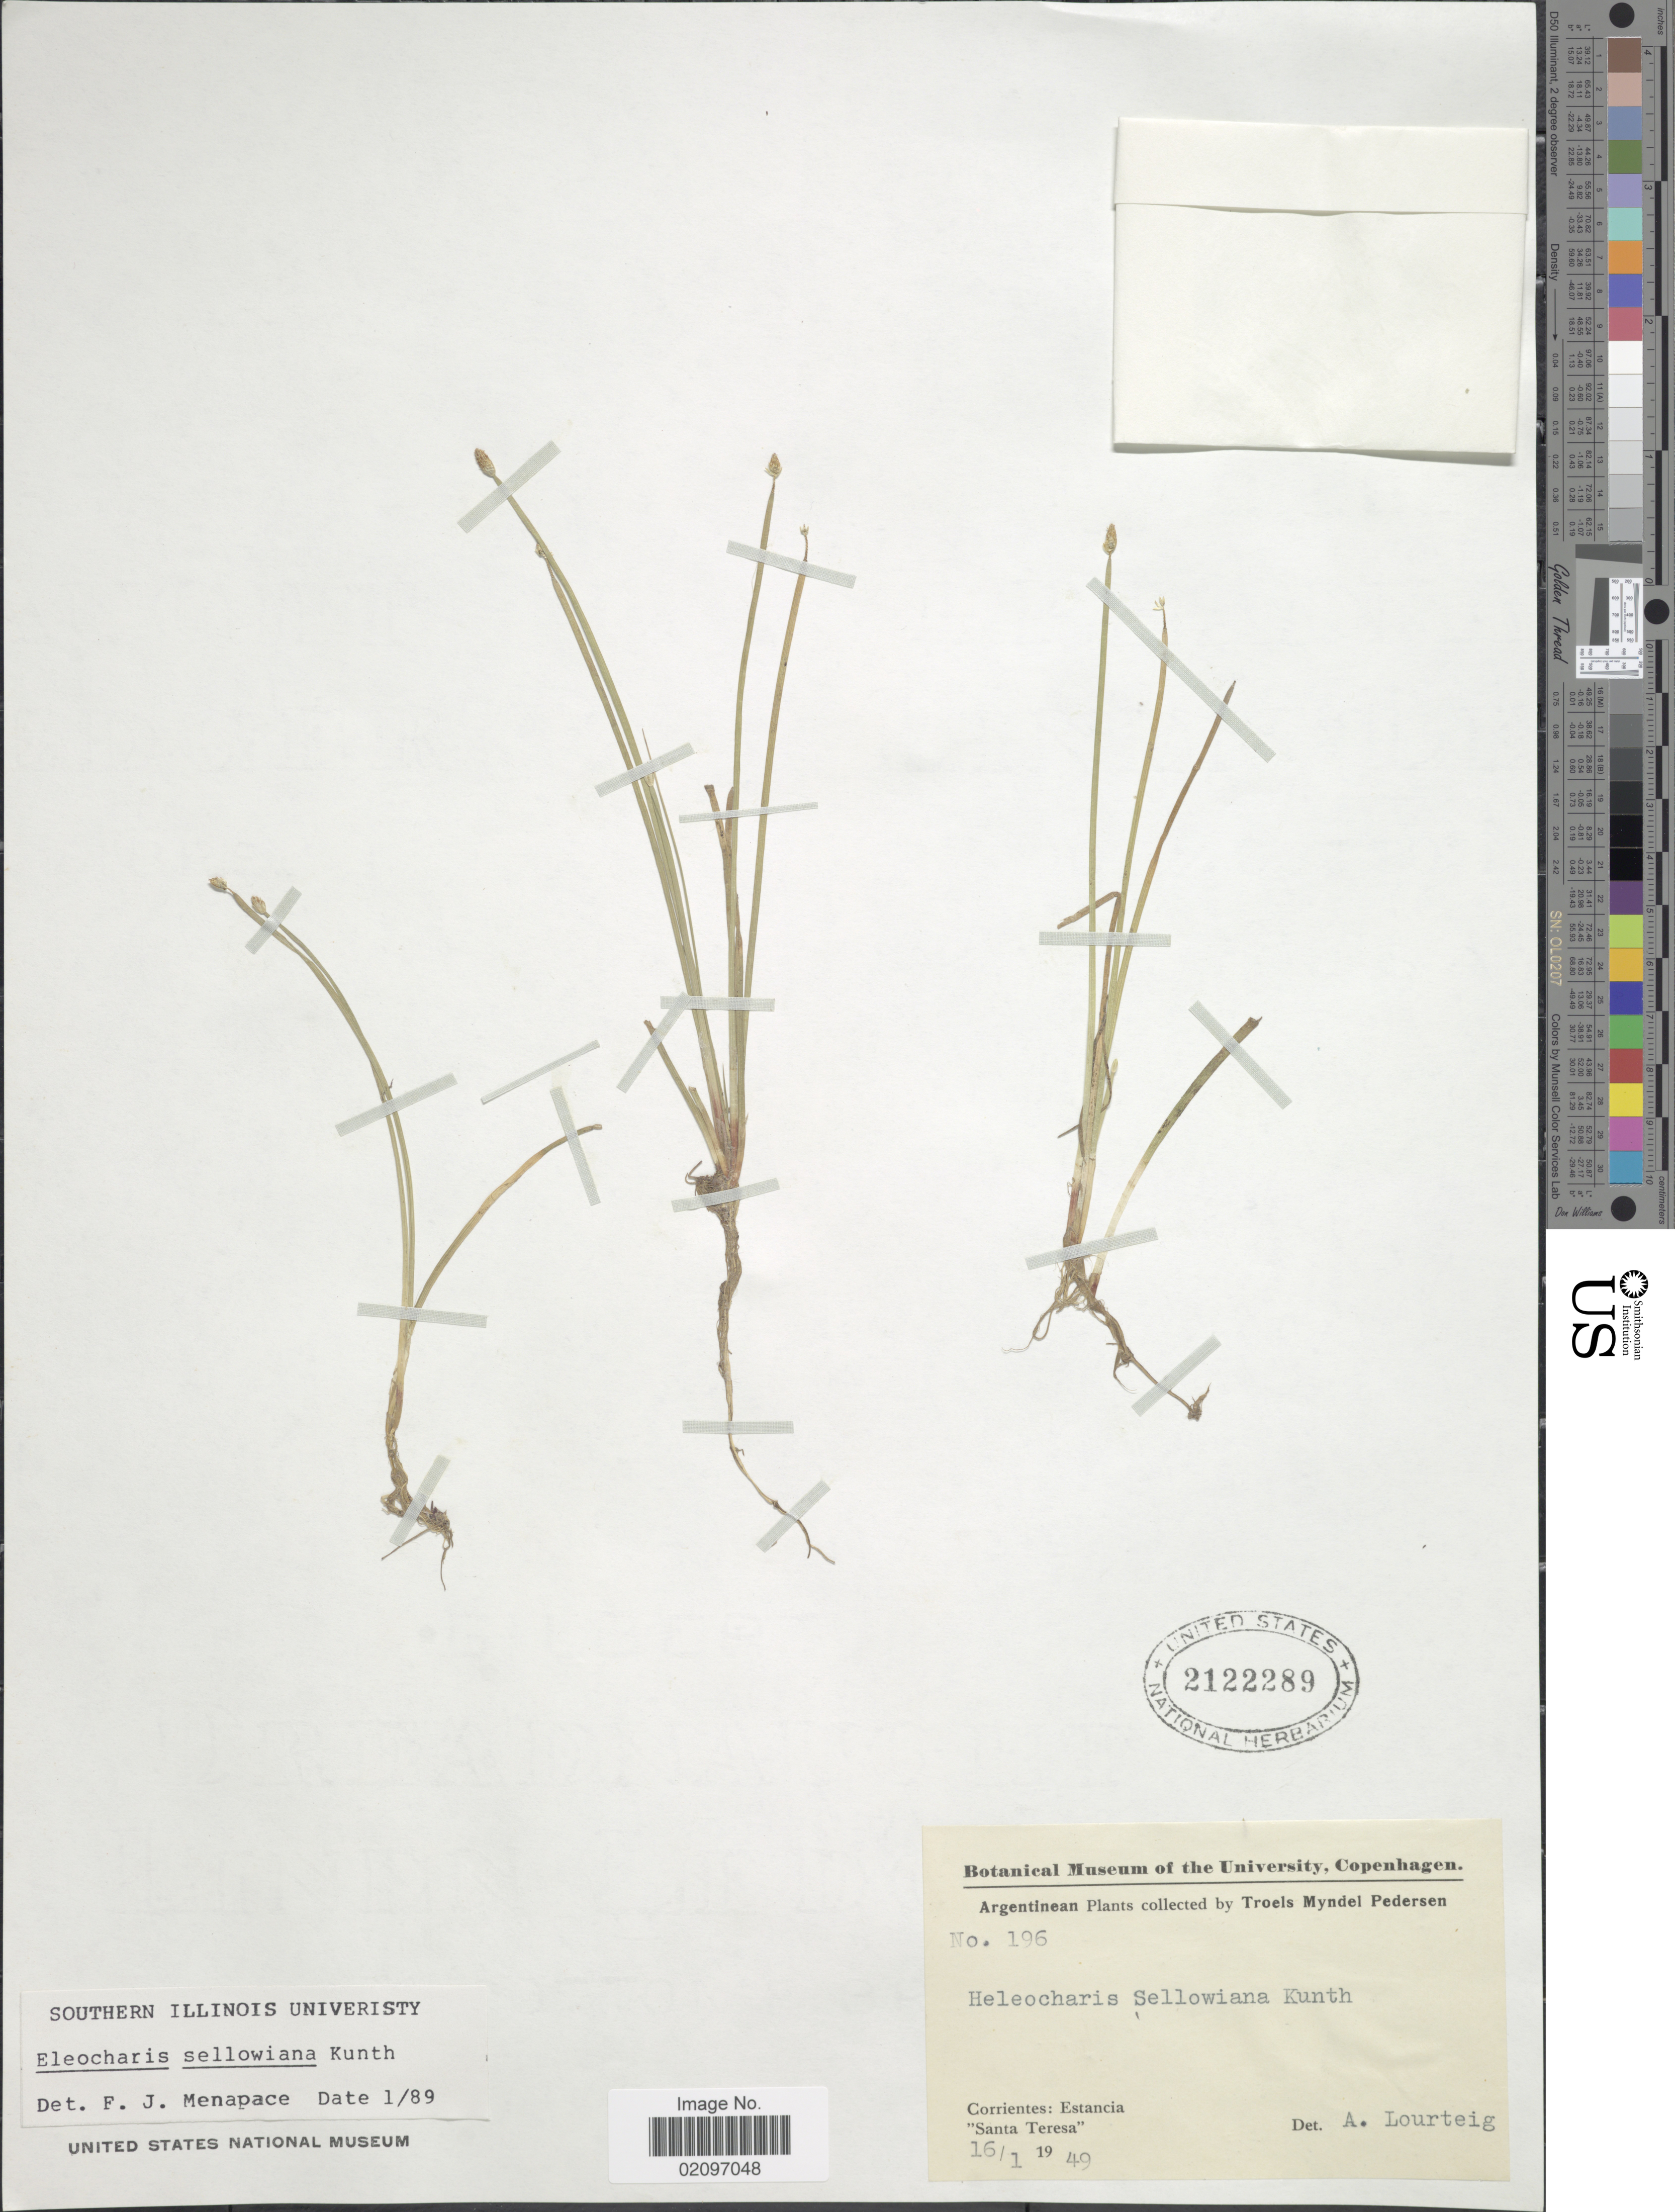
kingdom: Plantae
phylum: Tracheophyta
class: Liliopsida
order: Poales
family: Cyperaceae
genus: Eleocharis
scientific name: Eleocharis sellowiana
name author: Kunth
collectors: T. Pederson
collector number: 196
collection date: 1949-01-16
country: Argentina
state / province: Corrientes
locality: Corrientes: Estancia "Santa Teresa:".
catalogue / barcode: US 2122289